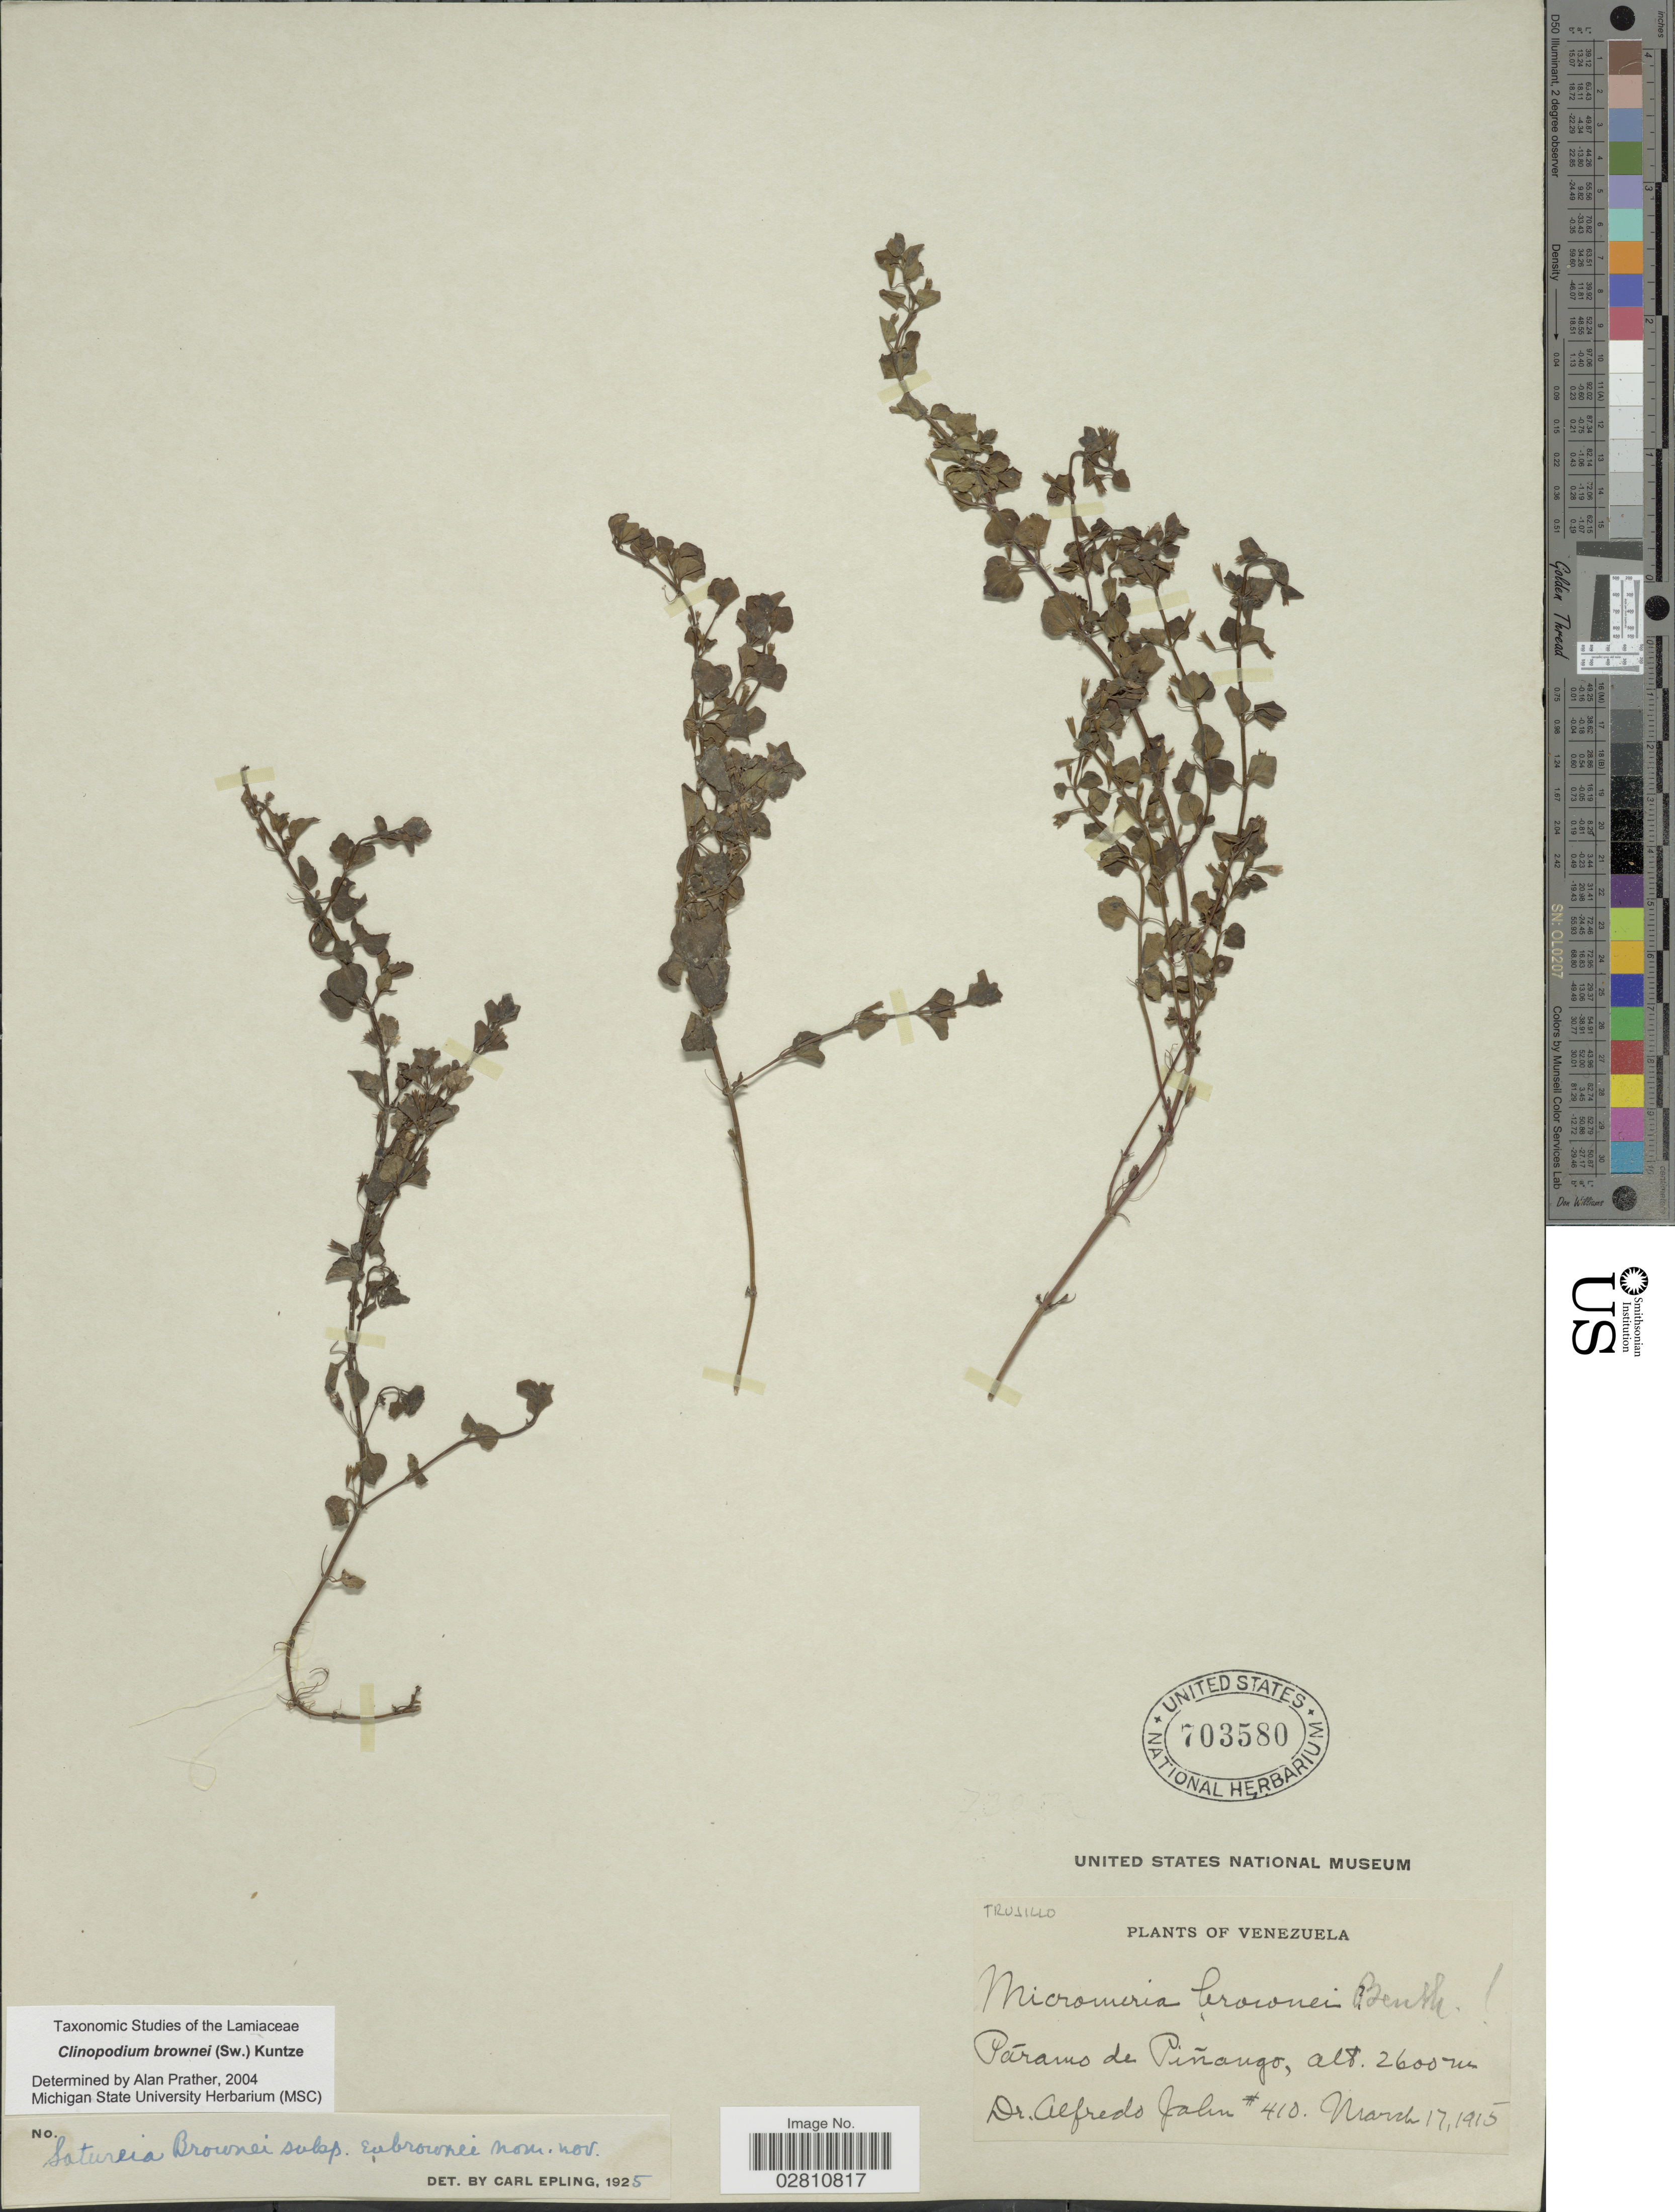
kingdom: Plantae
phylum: Tracheophyta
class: Magnoliopsida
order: Lamiales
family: Lamiaceae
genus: Clinopodium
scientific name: Clinopodium brownei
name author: (Sw.) Kuntze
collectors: A. Jahn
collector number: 410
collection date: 1915-03-17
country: Venezuela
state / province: Trujillo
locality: Páramo de Piñango.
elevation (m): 2600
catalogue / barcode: US 703580